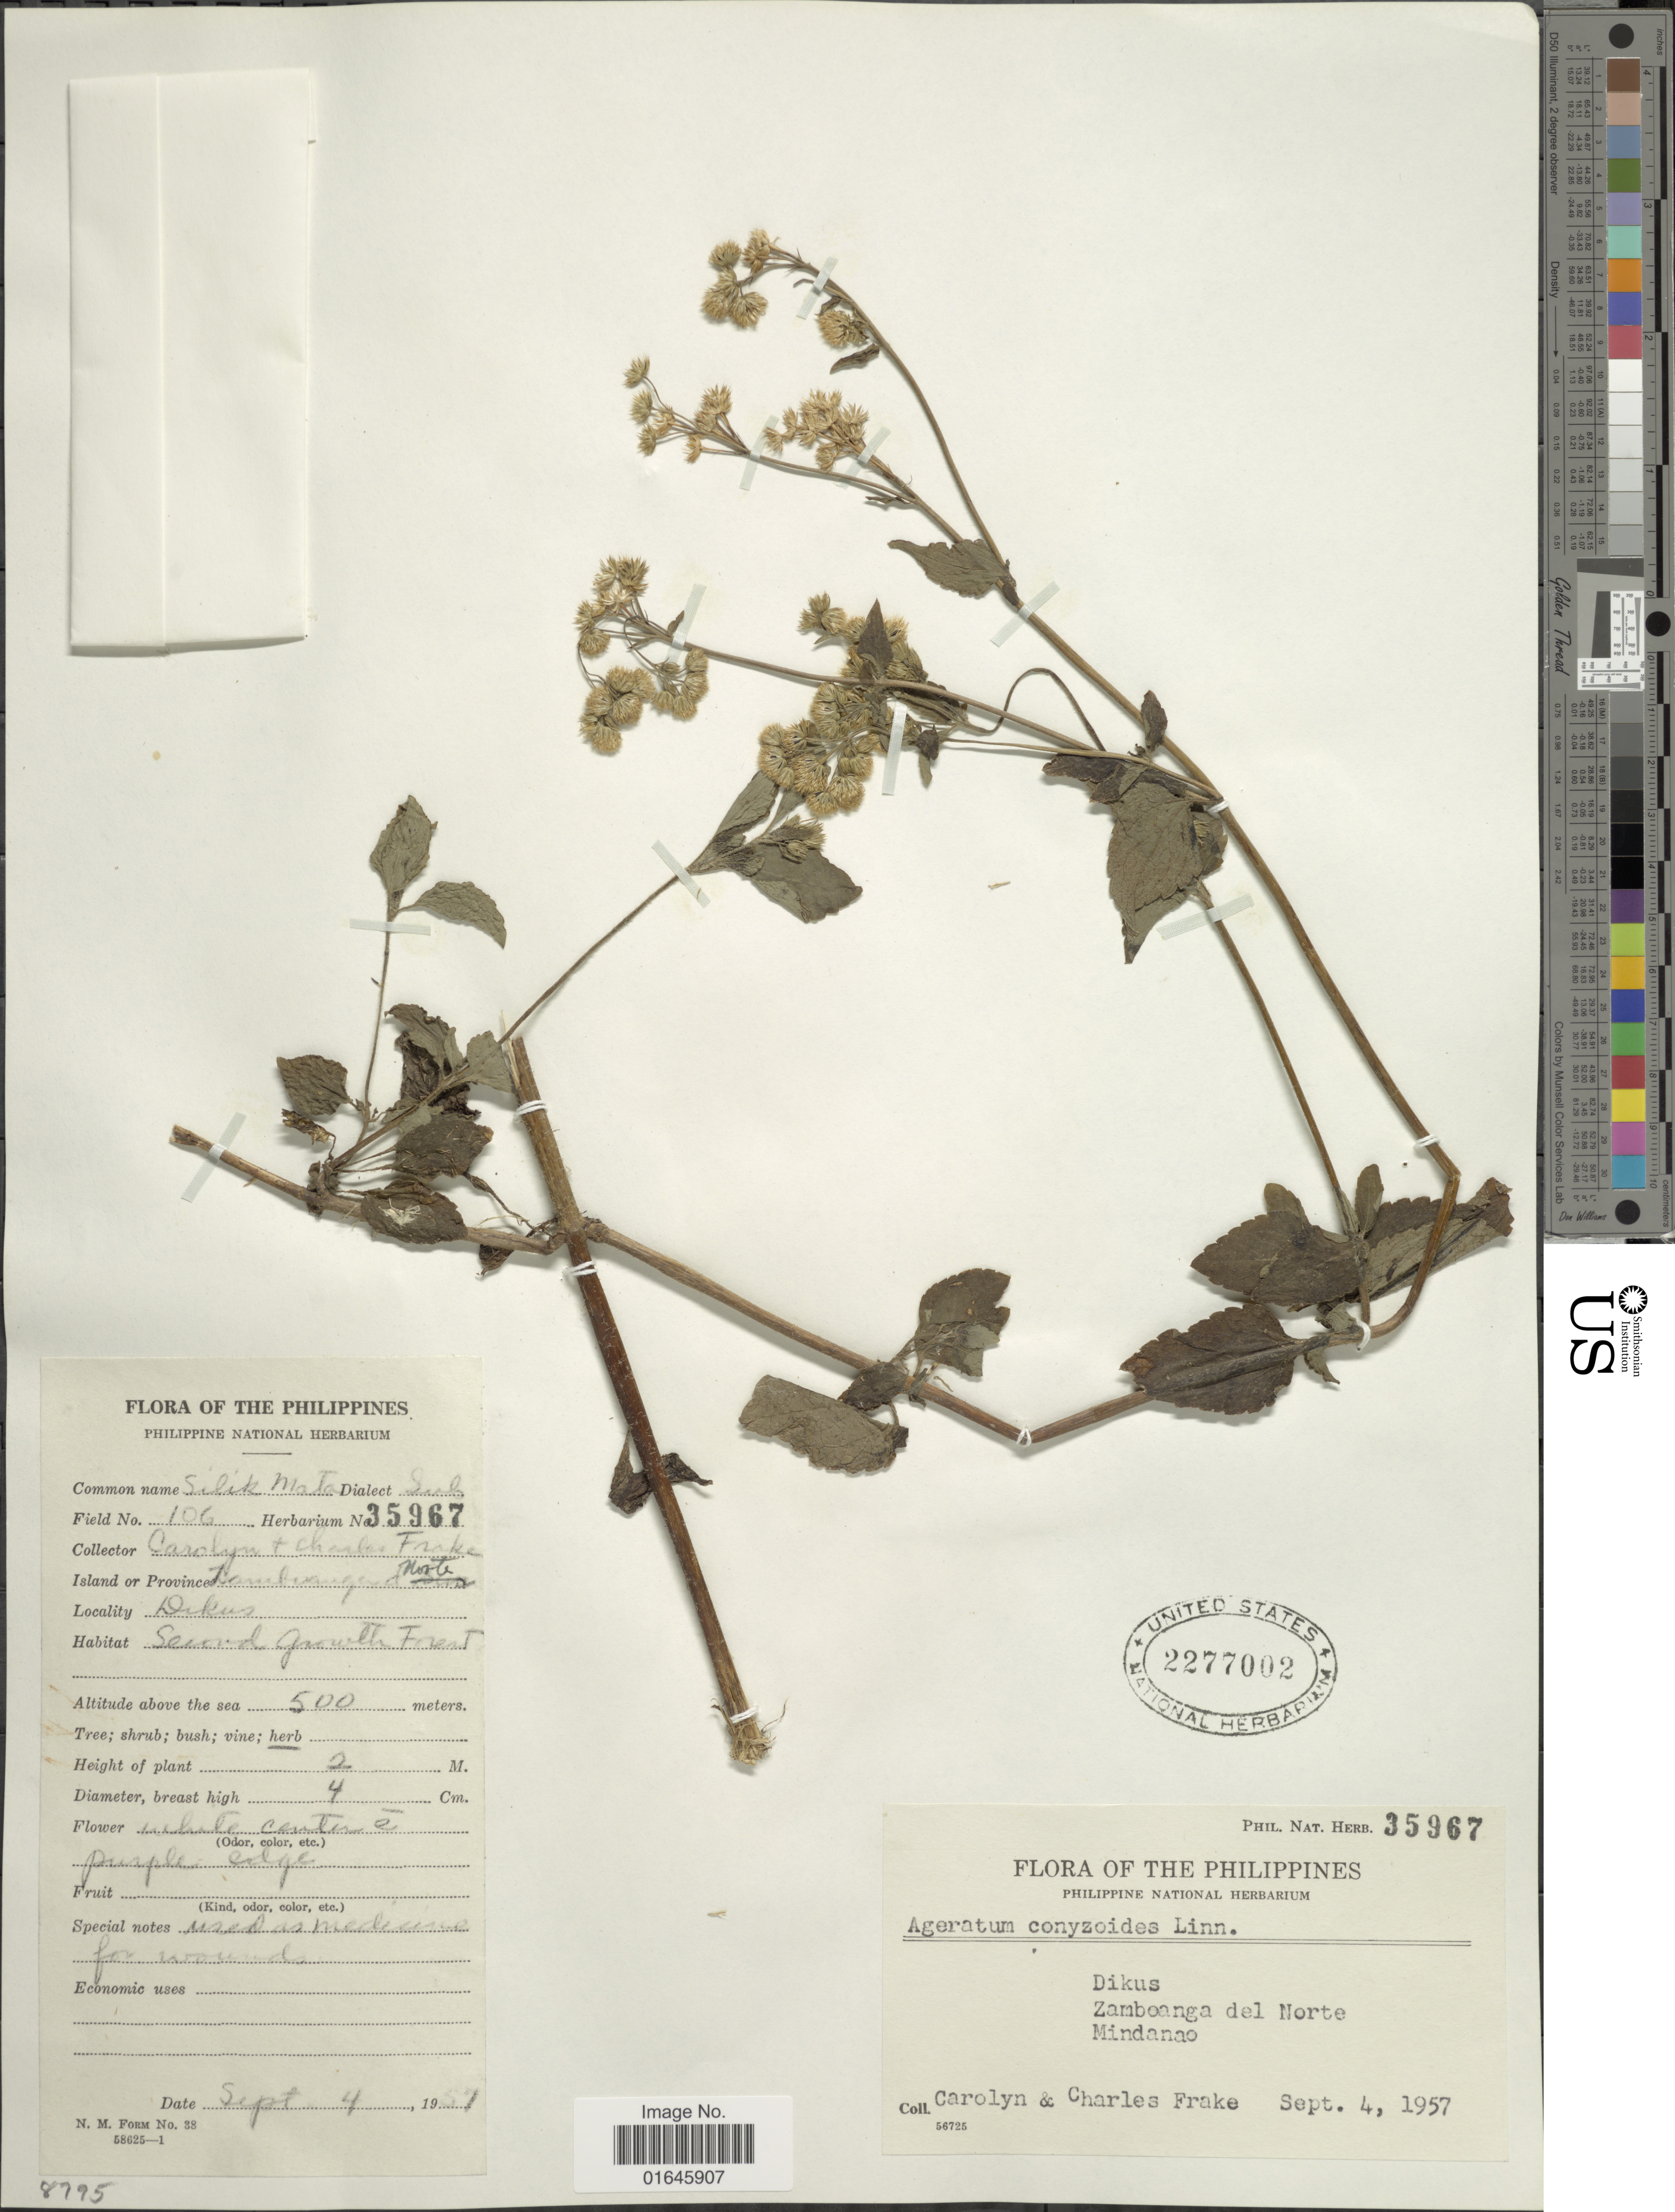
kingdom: Plantae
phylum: Tracheophyta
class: Magnoliopsida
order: Asterales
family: Asteraceae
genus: Ageratum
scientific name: Ageratum conyzoides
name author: L.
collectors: C. M. Frake & C. O. Frake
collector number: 106/35967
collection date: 1957-09-04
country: Philippines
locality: Dikus, Zamboanga del Norte, Mindanao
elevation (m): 500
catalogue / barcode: US 2277002